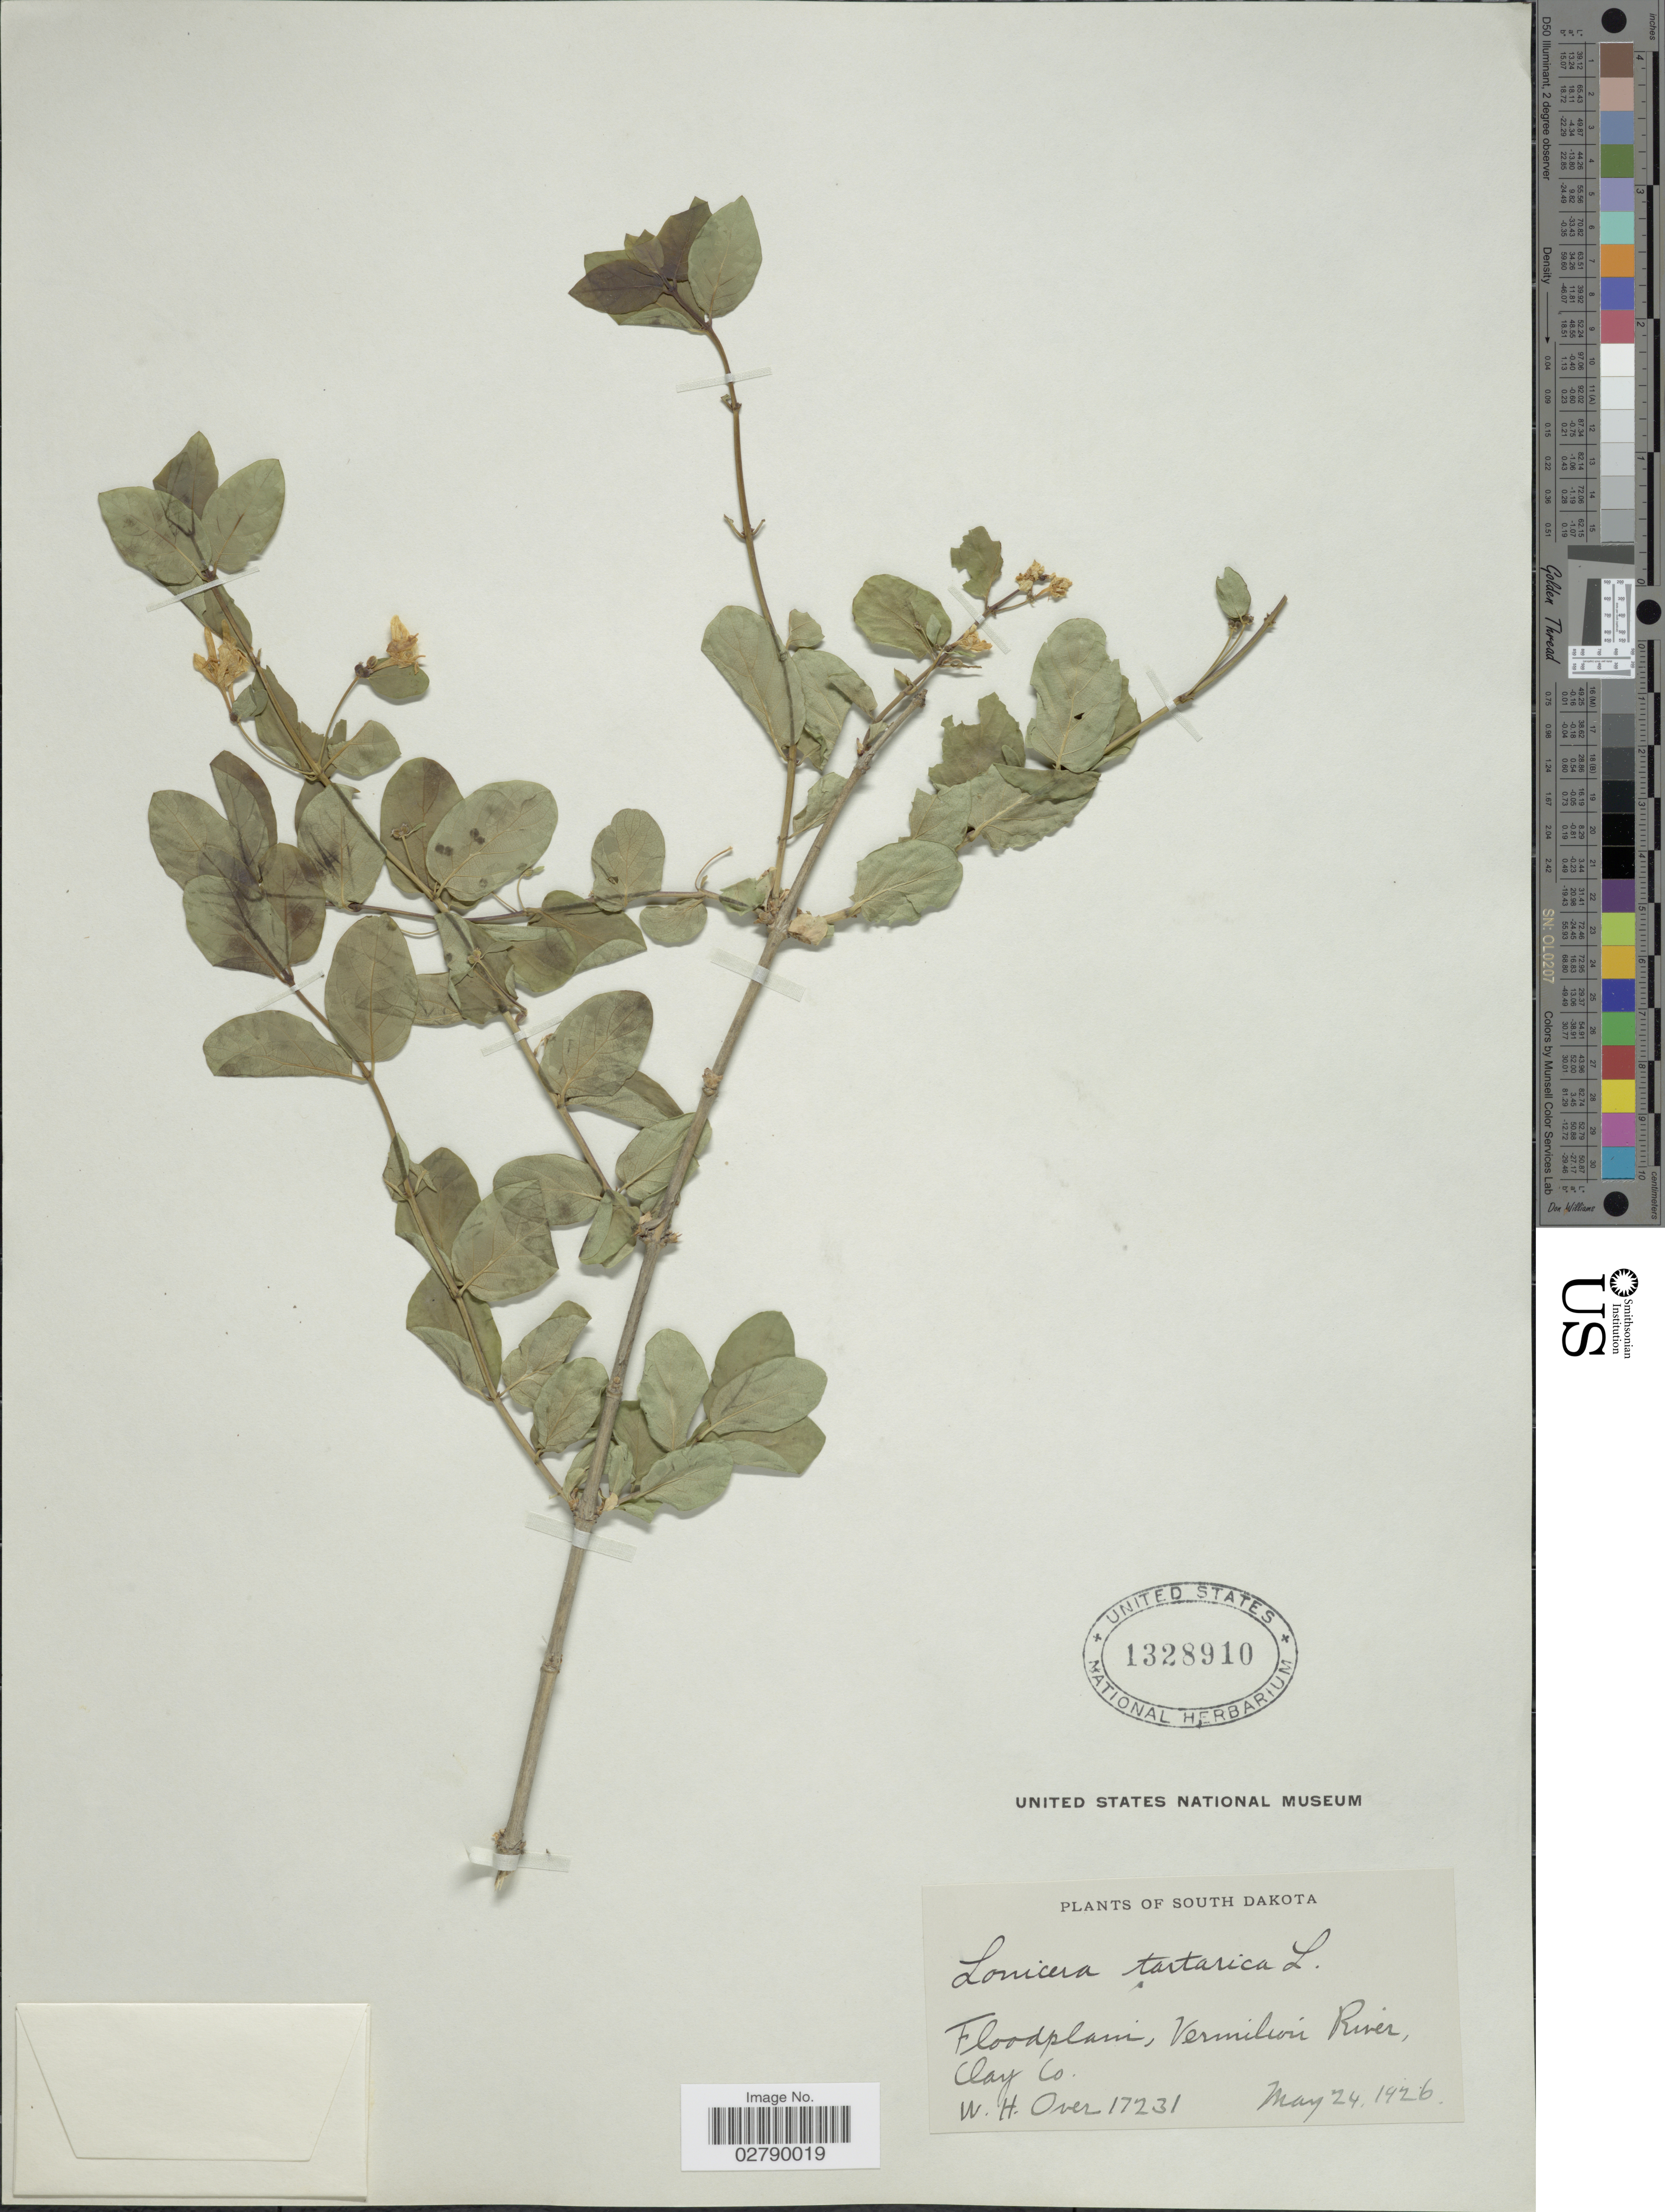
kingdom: Plantae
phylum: Tracheophyta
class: Magnoliopsida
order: Dipsacales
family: Caprifoliaceae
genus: Lonicera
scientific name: Lonicera tatarica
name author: L.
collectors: W. Over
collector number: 17231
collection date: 1926-05-24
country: United States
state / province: South Dakota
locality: Floodplain, Vermilion River, Clay Co.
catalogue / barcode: US 1328910